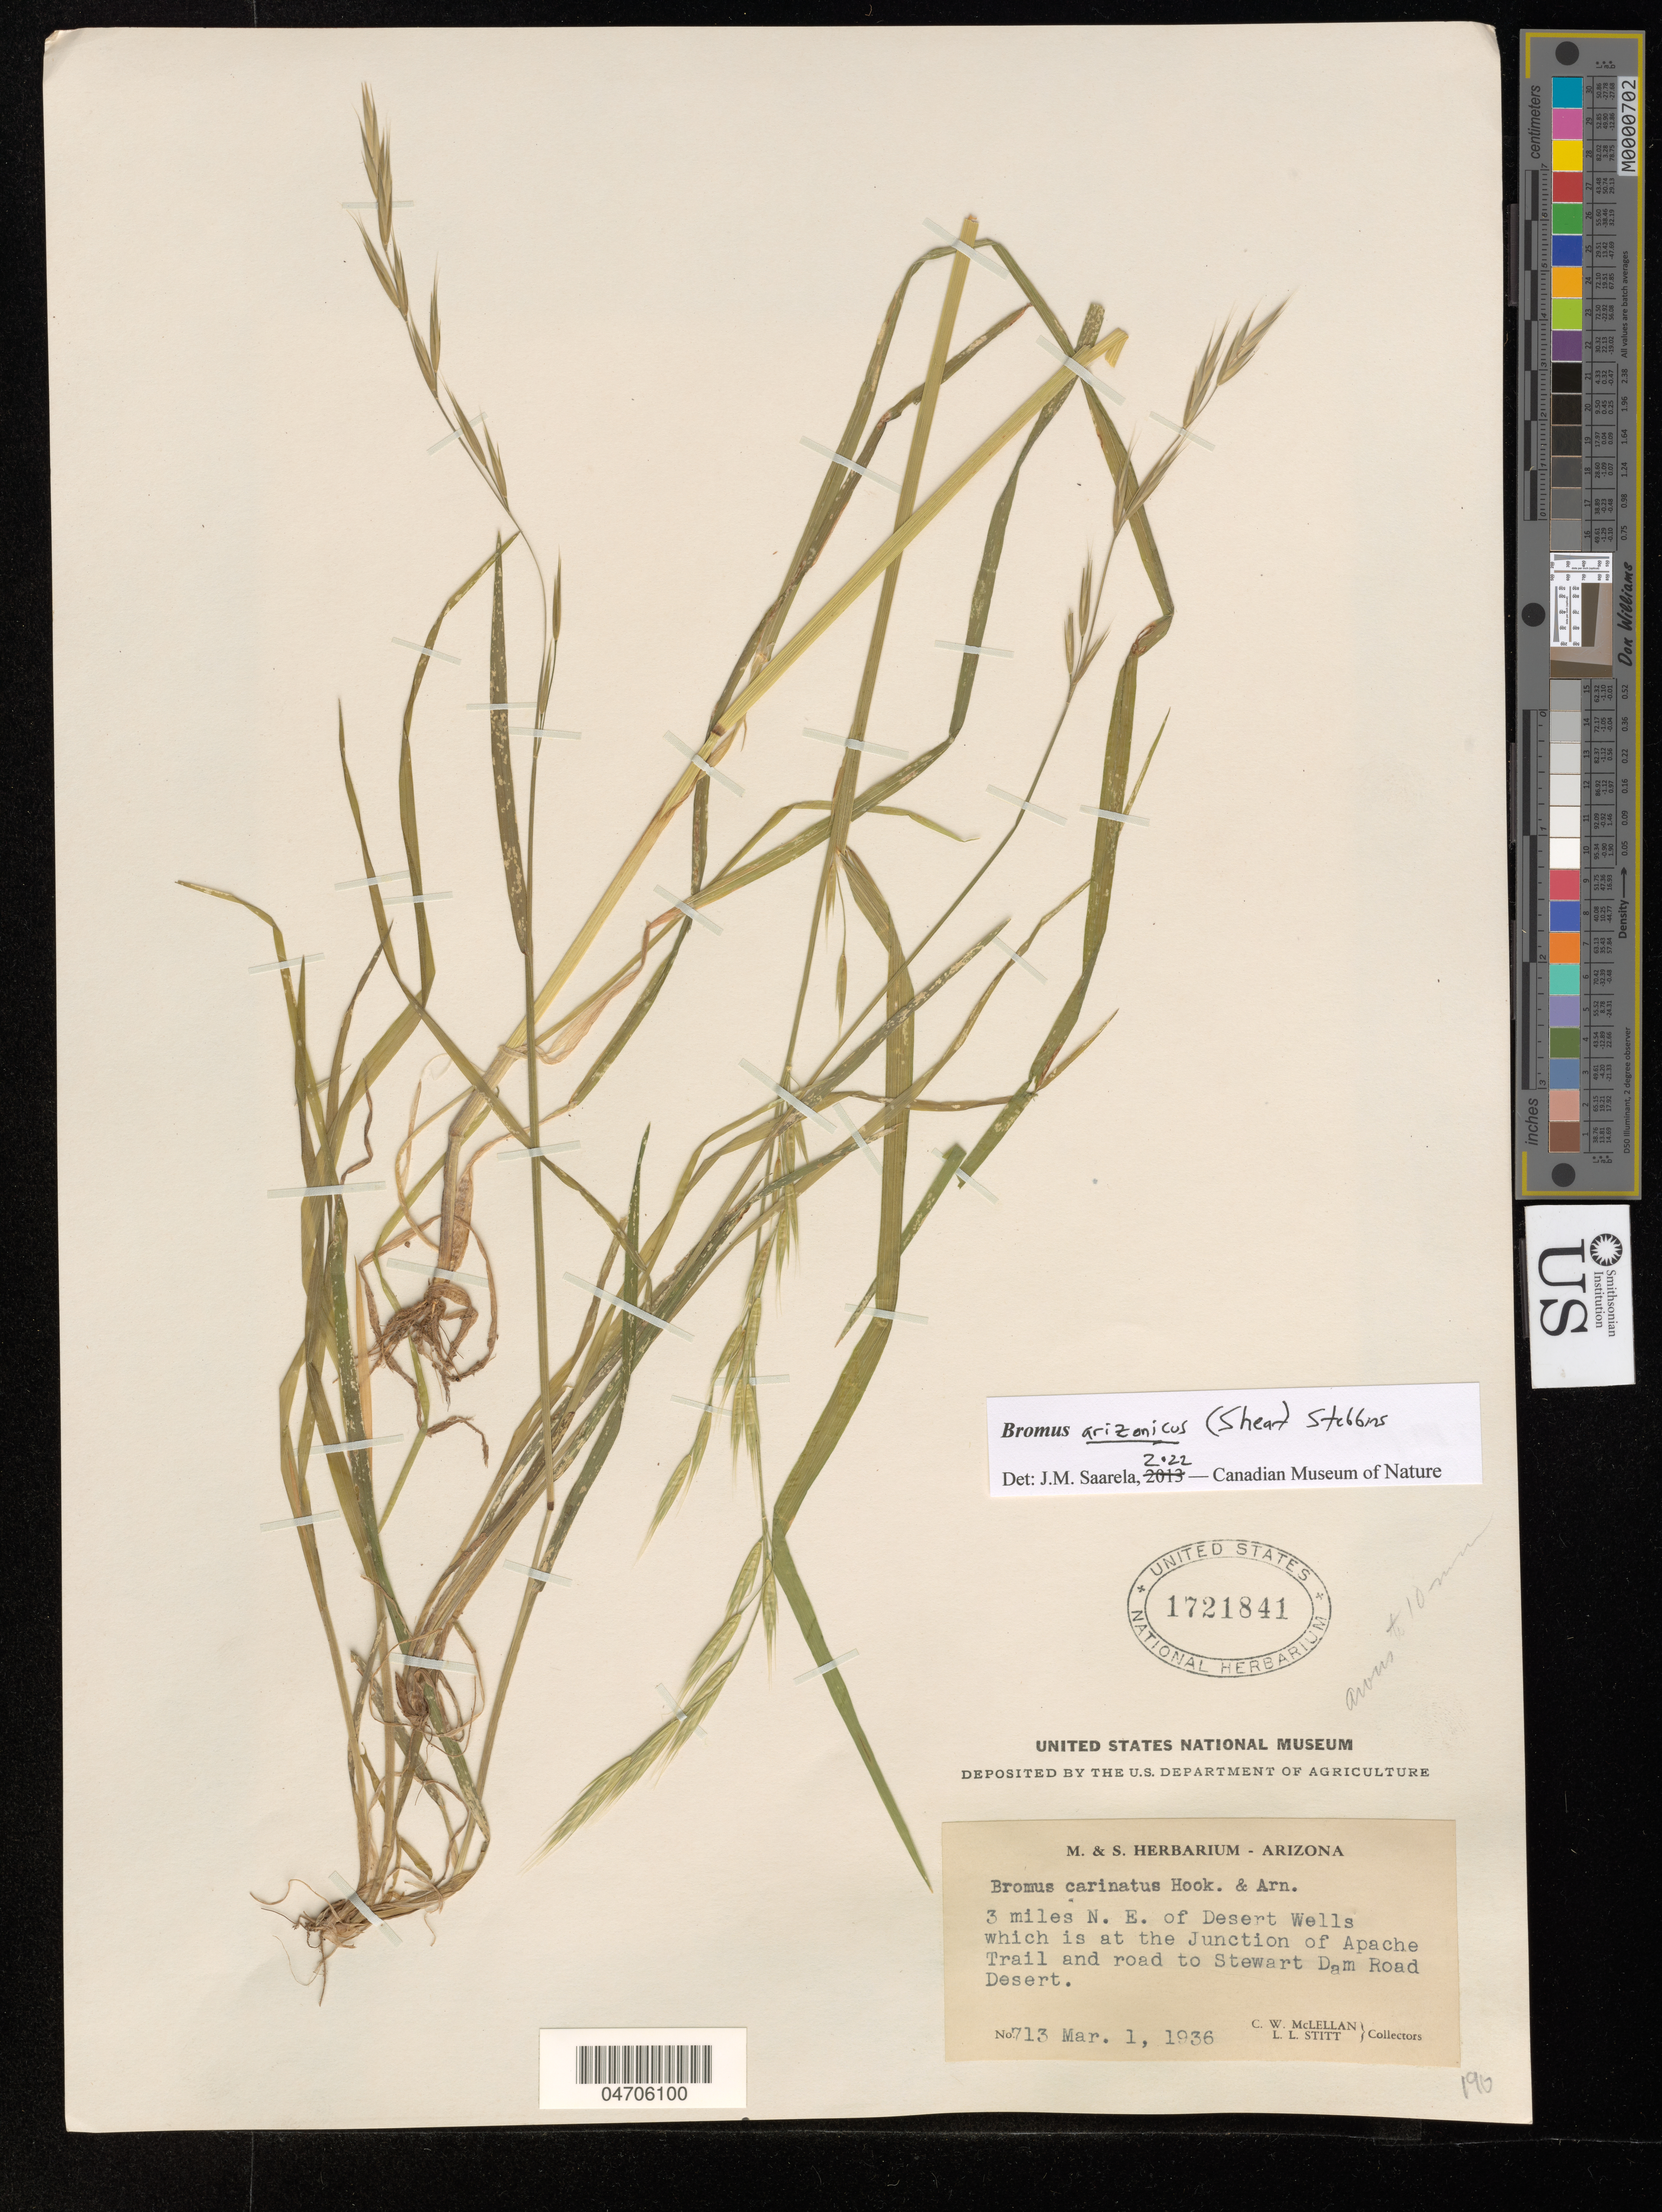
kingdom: Plantae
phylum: Tracheophyta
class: Liliopsida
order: Poales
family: Poaceae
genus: Bromus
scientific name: Bromus arizonicus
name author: (Shear) Stebbins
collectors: C. McLellan & L. Stitt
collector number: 713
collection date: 1936-03-01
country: United States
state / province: Arizona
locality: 3 miles N. E. of Desert Wells which is at the Junction of Apache Trail and road to Stewart Dam Road Desert.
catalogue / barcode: US 1721841